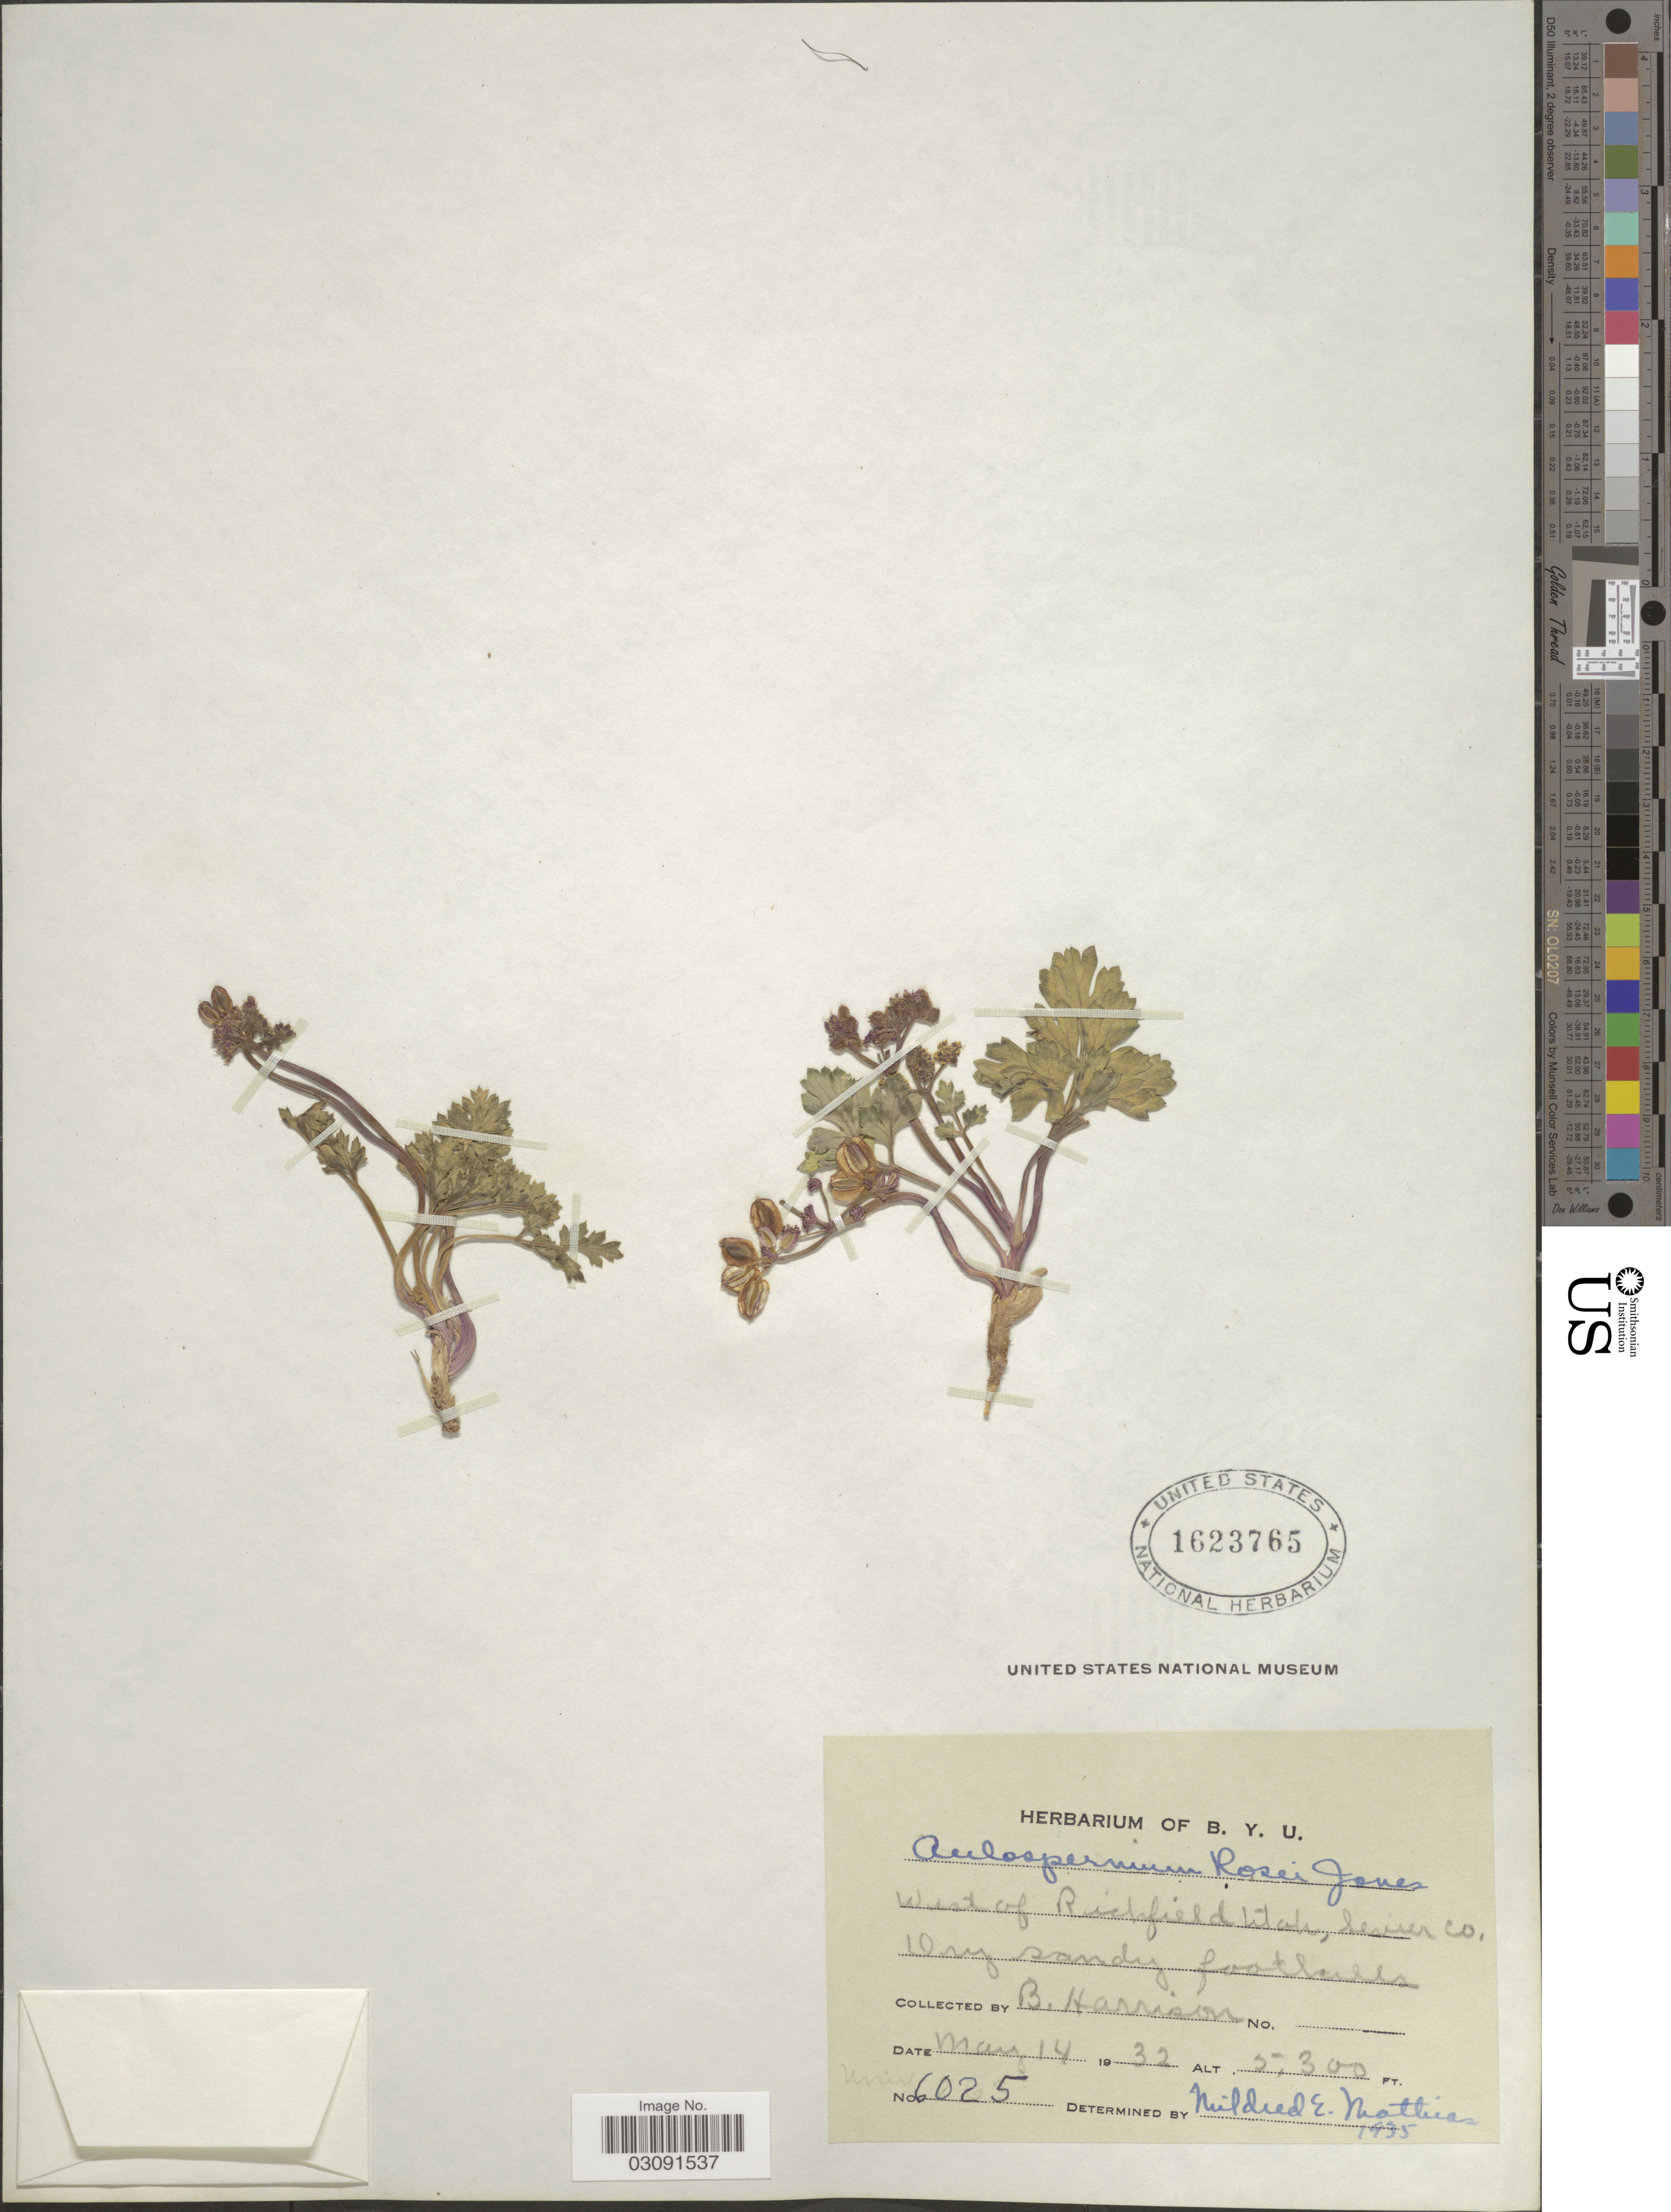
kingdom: Plantae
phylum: Tracheophyta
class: Magnoliopsida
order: Apiales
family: Apiaceae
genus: Cymopterus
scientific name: Cymopterus rosei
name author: (M.E. Jones) Goodrich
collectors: B. Harrison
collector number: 6025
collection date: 1932-05-15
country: United States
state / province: Utah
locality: West of Richfield Utah, Sevier Co.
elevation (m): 1615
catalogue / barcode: US 1623765